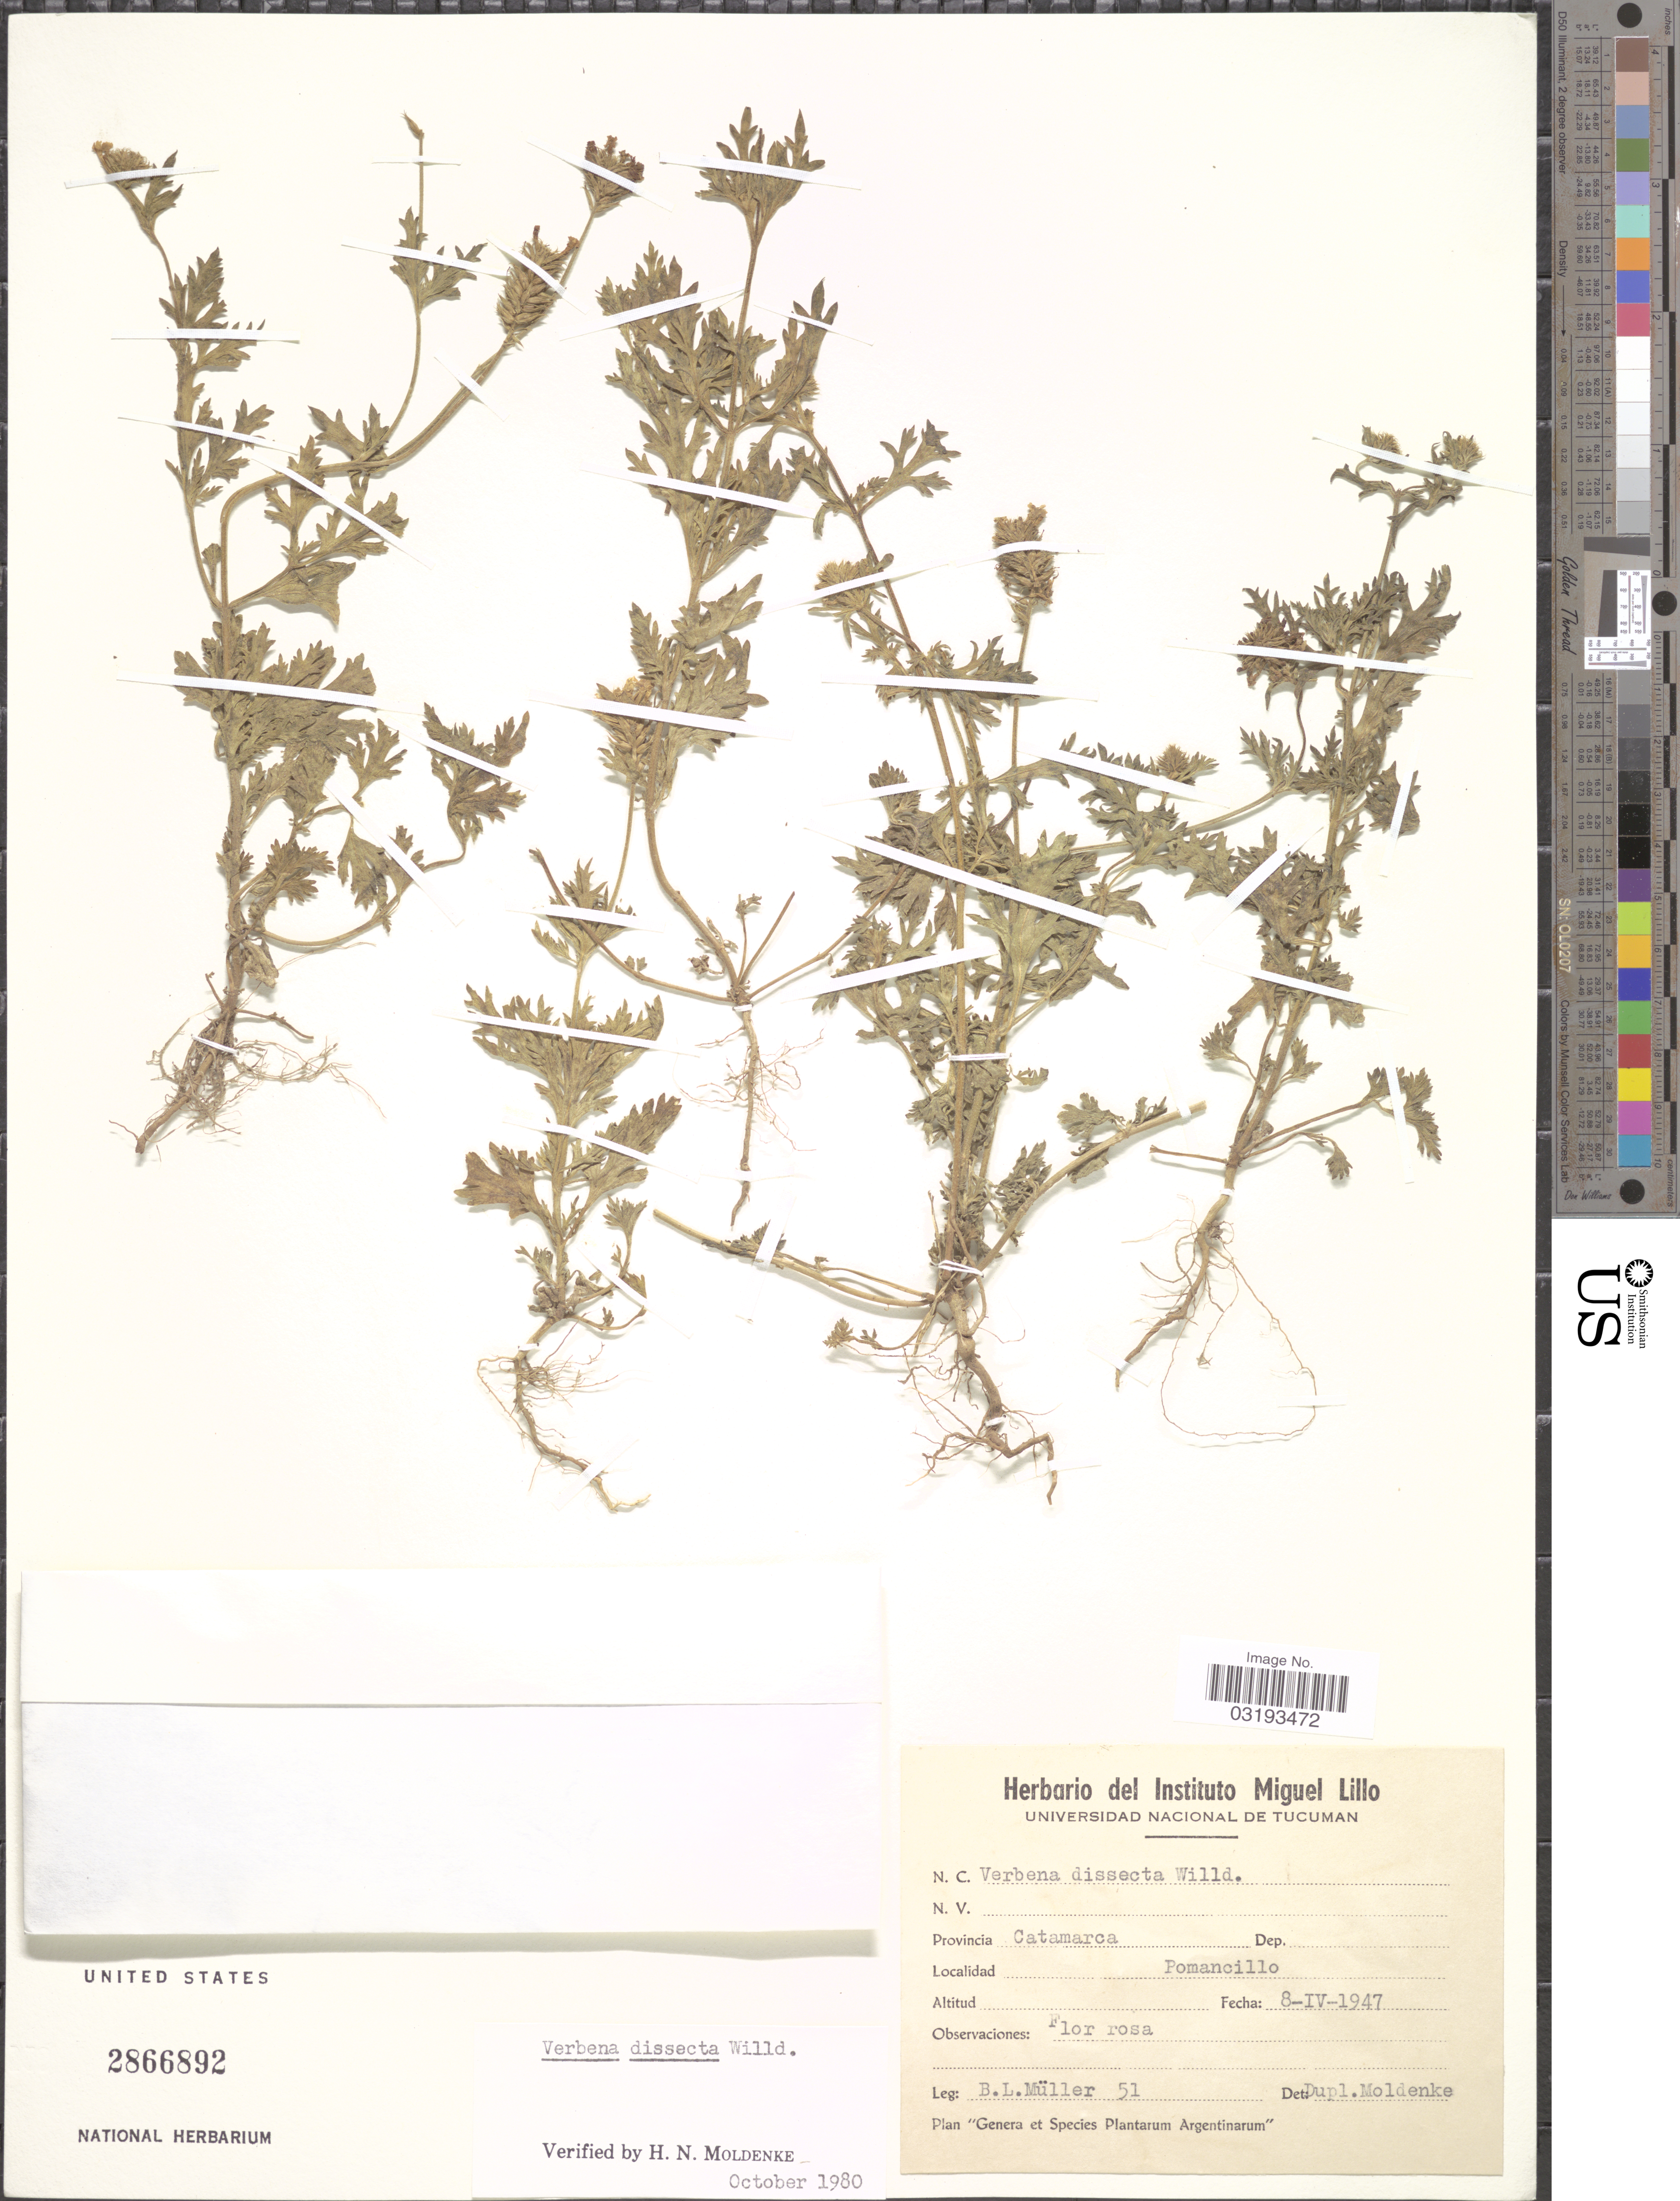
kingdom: Plantae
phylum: Tracheophyta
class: Magnoliopsida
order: Lamiales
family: Verbenaceae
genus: Verbena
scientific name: Verbena dissecta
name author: Willd. ex Spreng.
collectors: B. Muller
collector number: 51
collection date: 1947-04-08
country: Argentina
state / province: Catamarca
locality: Pomancillo.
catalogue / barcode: US 2866892